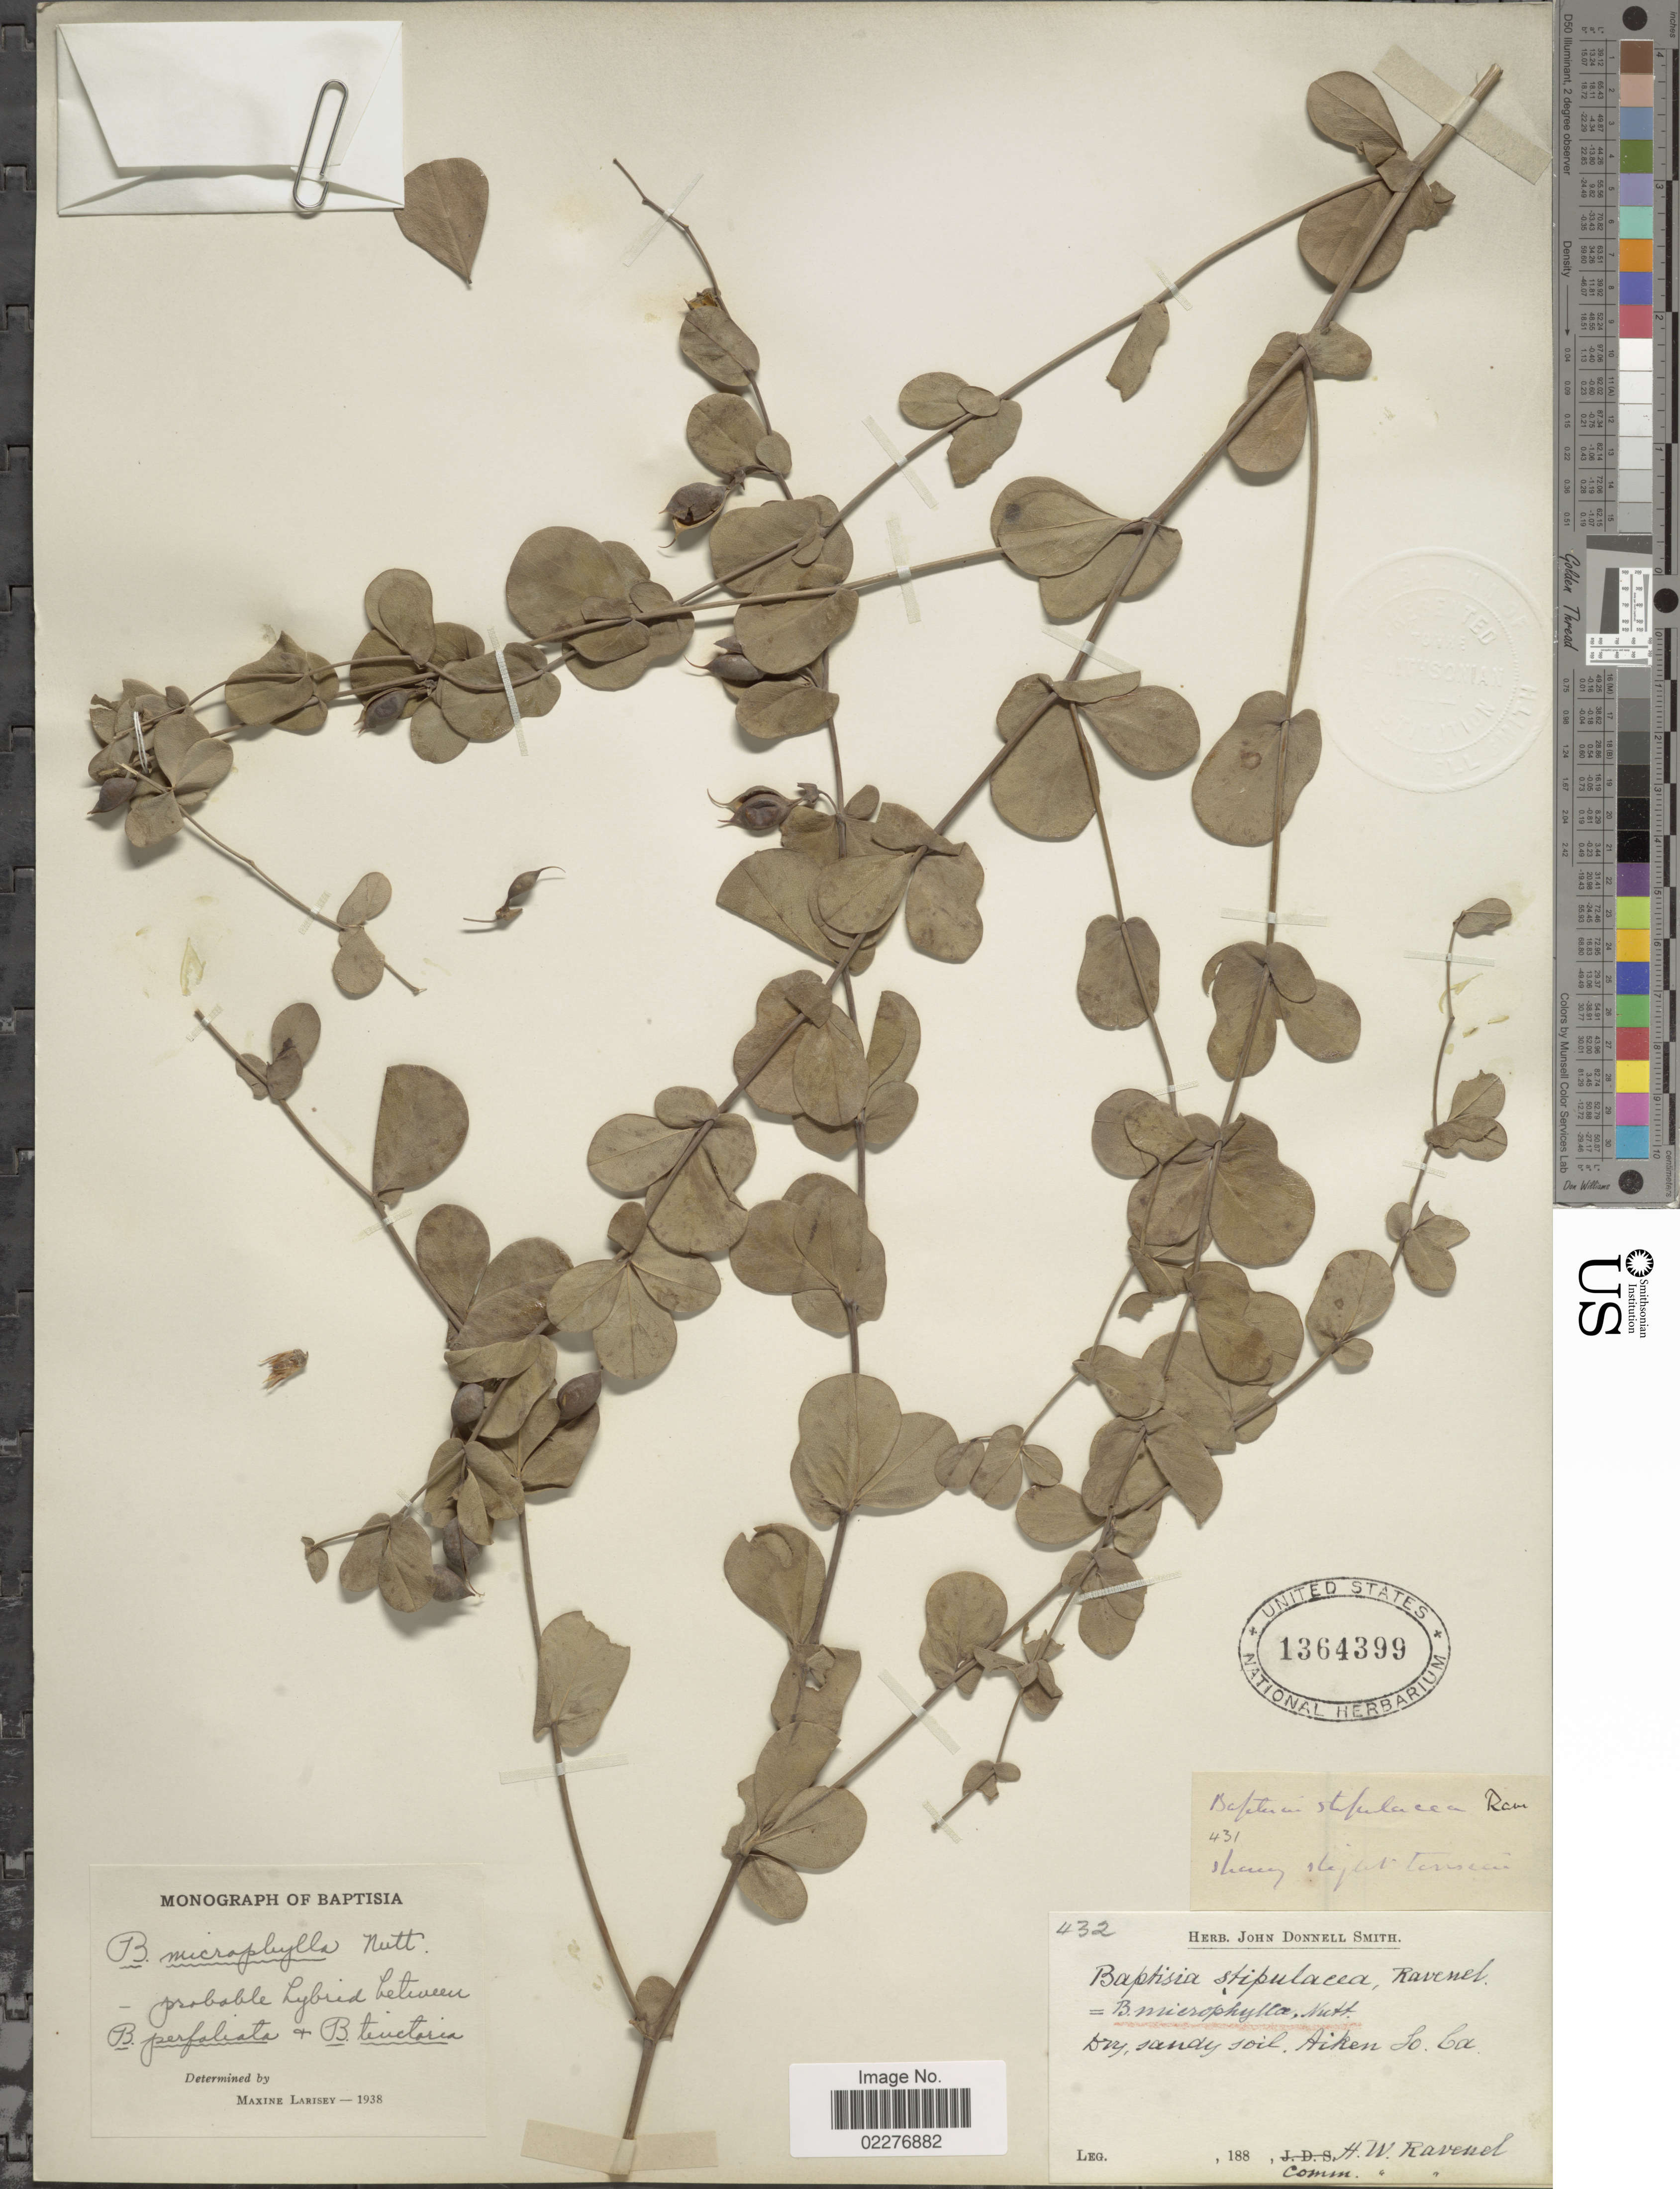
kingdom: Plantae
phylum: Tracheophyta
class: Magnoliopsida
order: Fabales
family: Fabaceae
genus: Baptisia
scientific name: Baptisia microphylla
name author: Nutt.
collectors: H. Ravenel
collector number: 432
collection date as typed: Transcribed d/m/y: //188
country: United States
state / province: South Carolina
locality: Dry, sandy soil, Aiken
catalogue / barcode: US 1364399